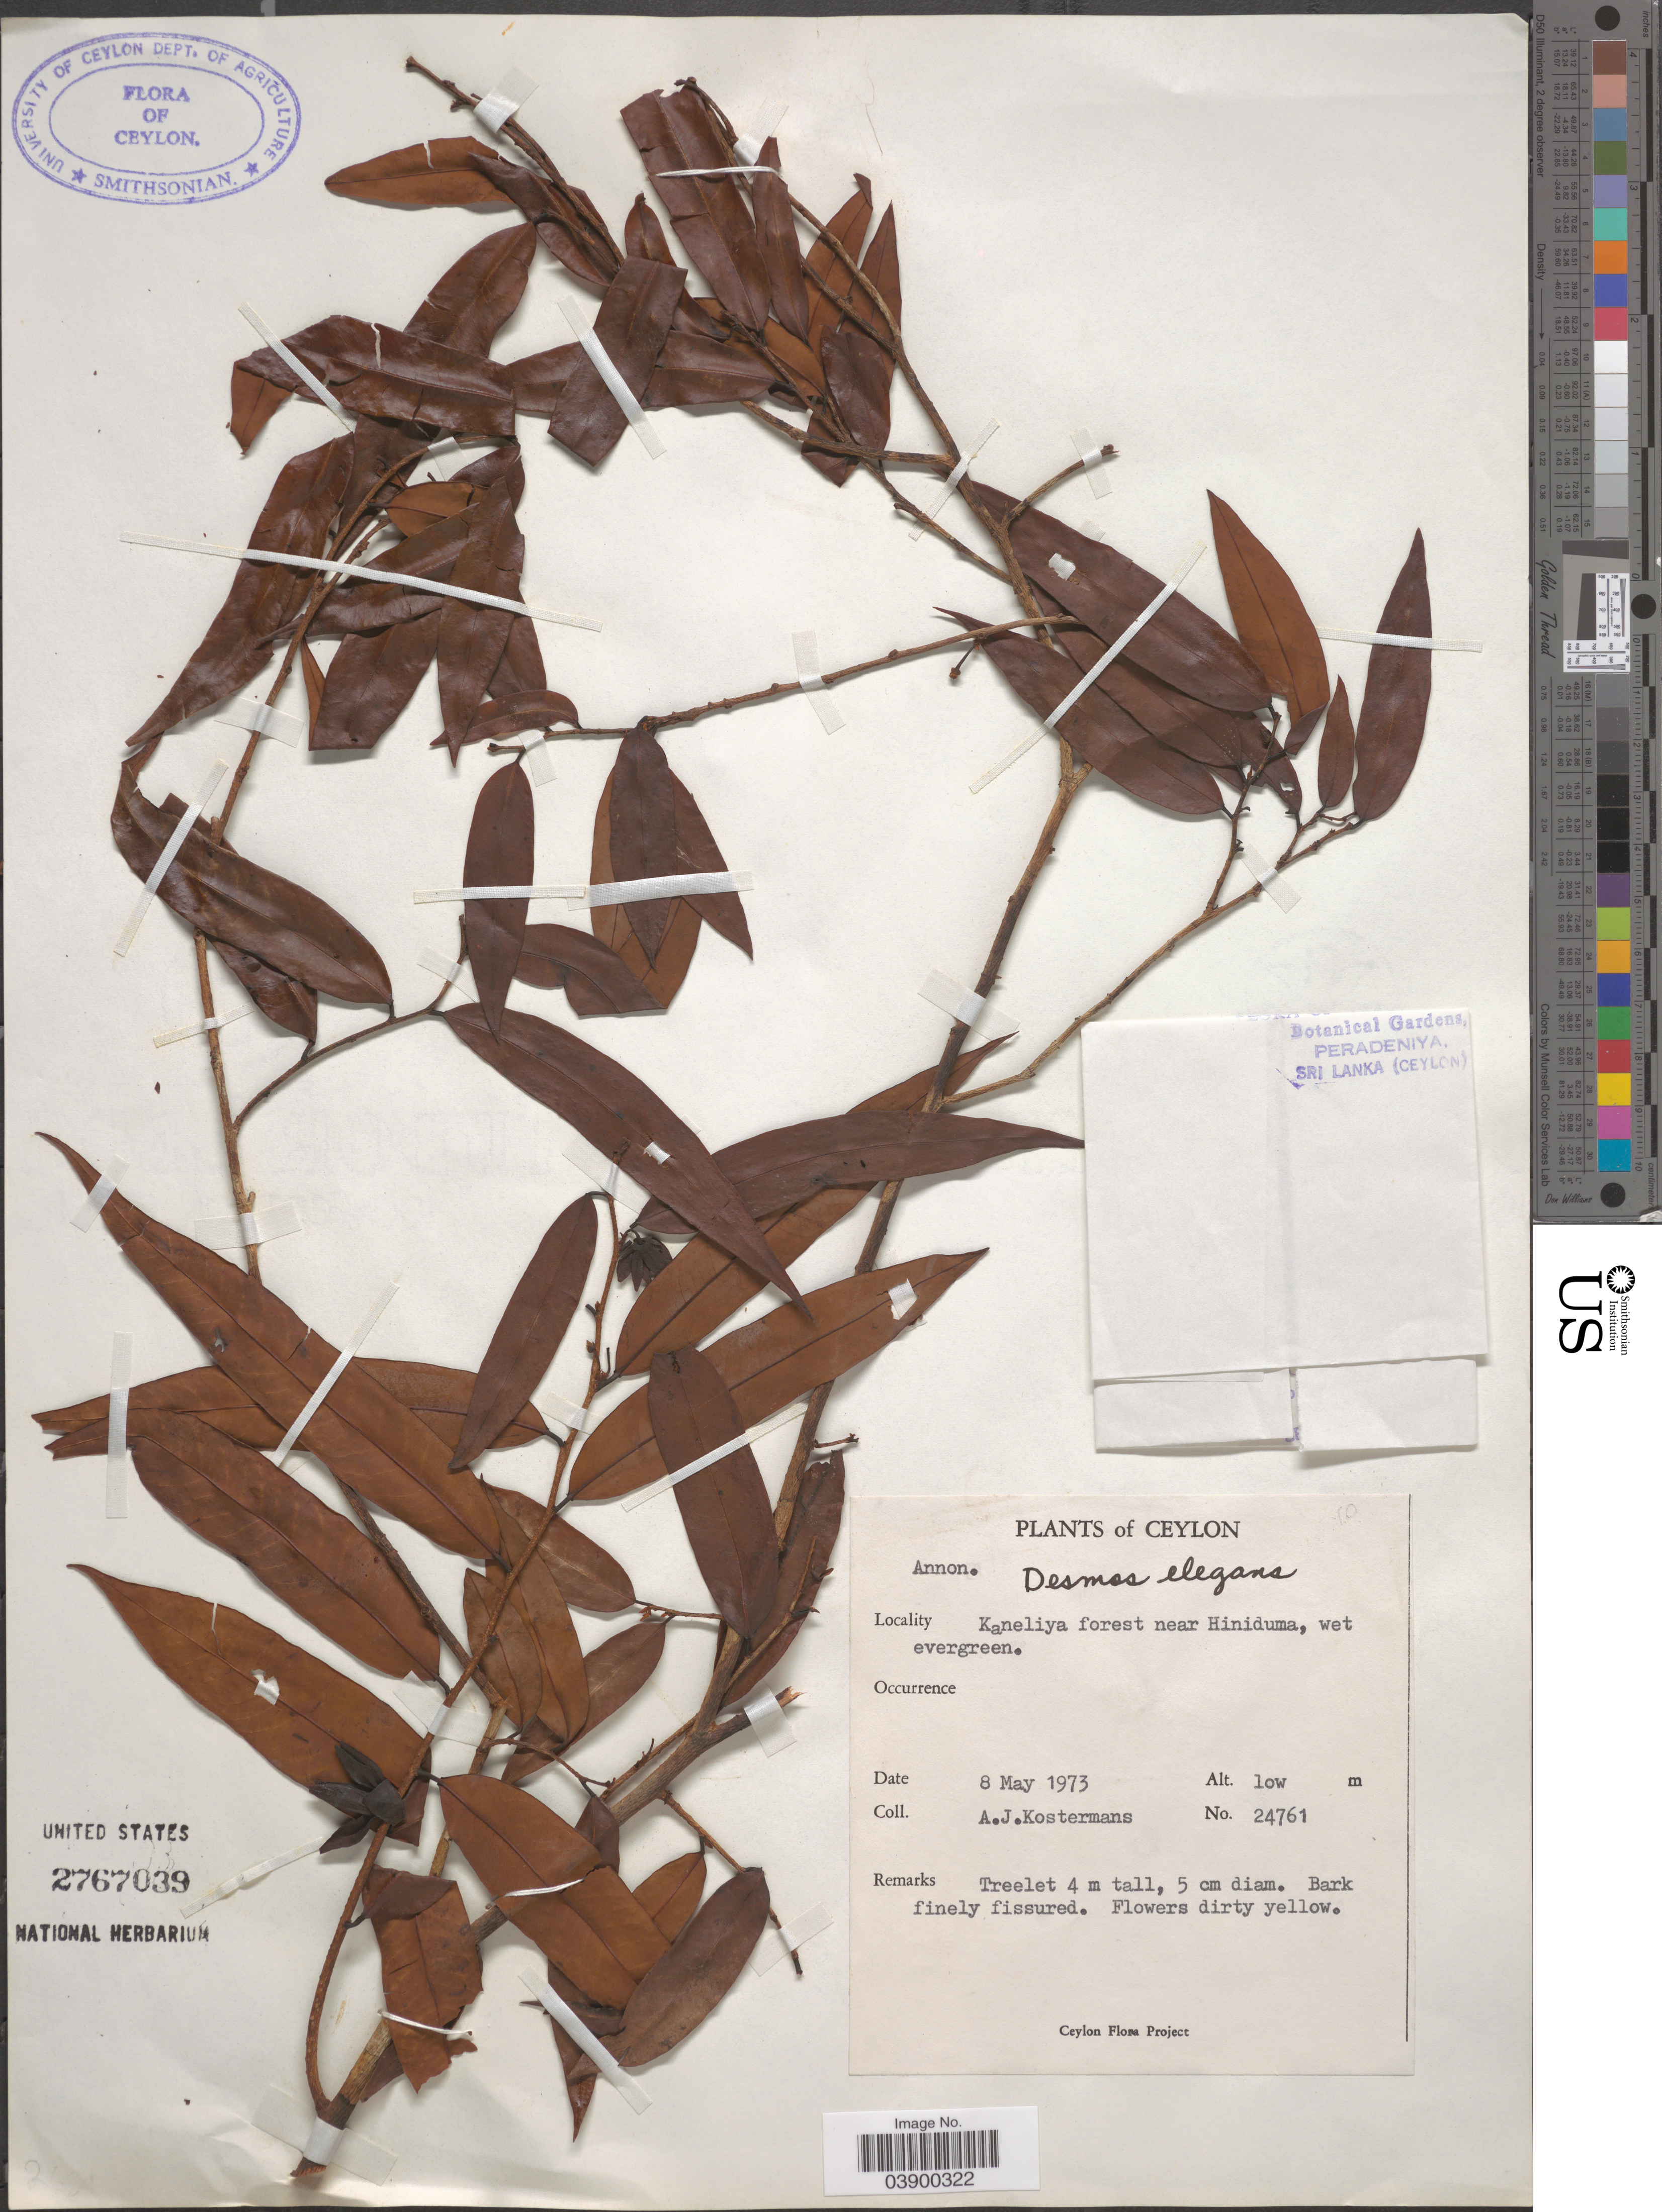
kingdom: Plantae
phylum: Tracheophyta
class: Magnoliopsida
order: Magnoliales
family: Annonaceae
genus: Desmos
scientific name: Desmos elegans Elmer, nom. illeg.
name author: Elmer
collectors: A. J. G. Kostermans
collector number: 24761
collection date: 1973-05-08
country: Sri Lanka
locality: Ceylon. Kaneliya forest near Hiniduma.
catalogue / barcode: US 2767039